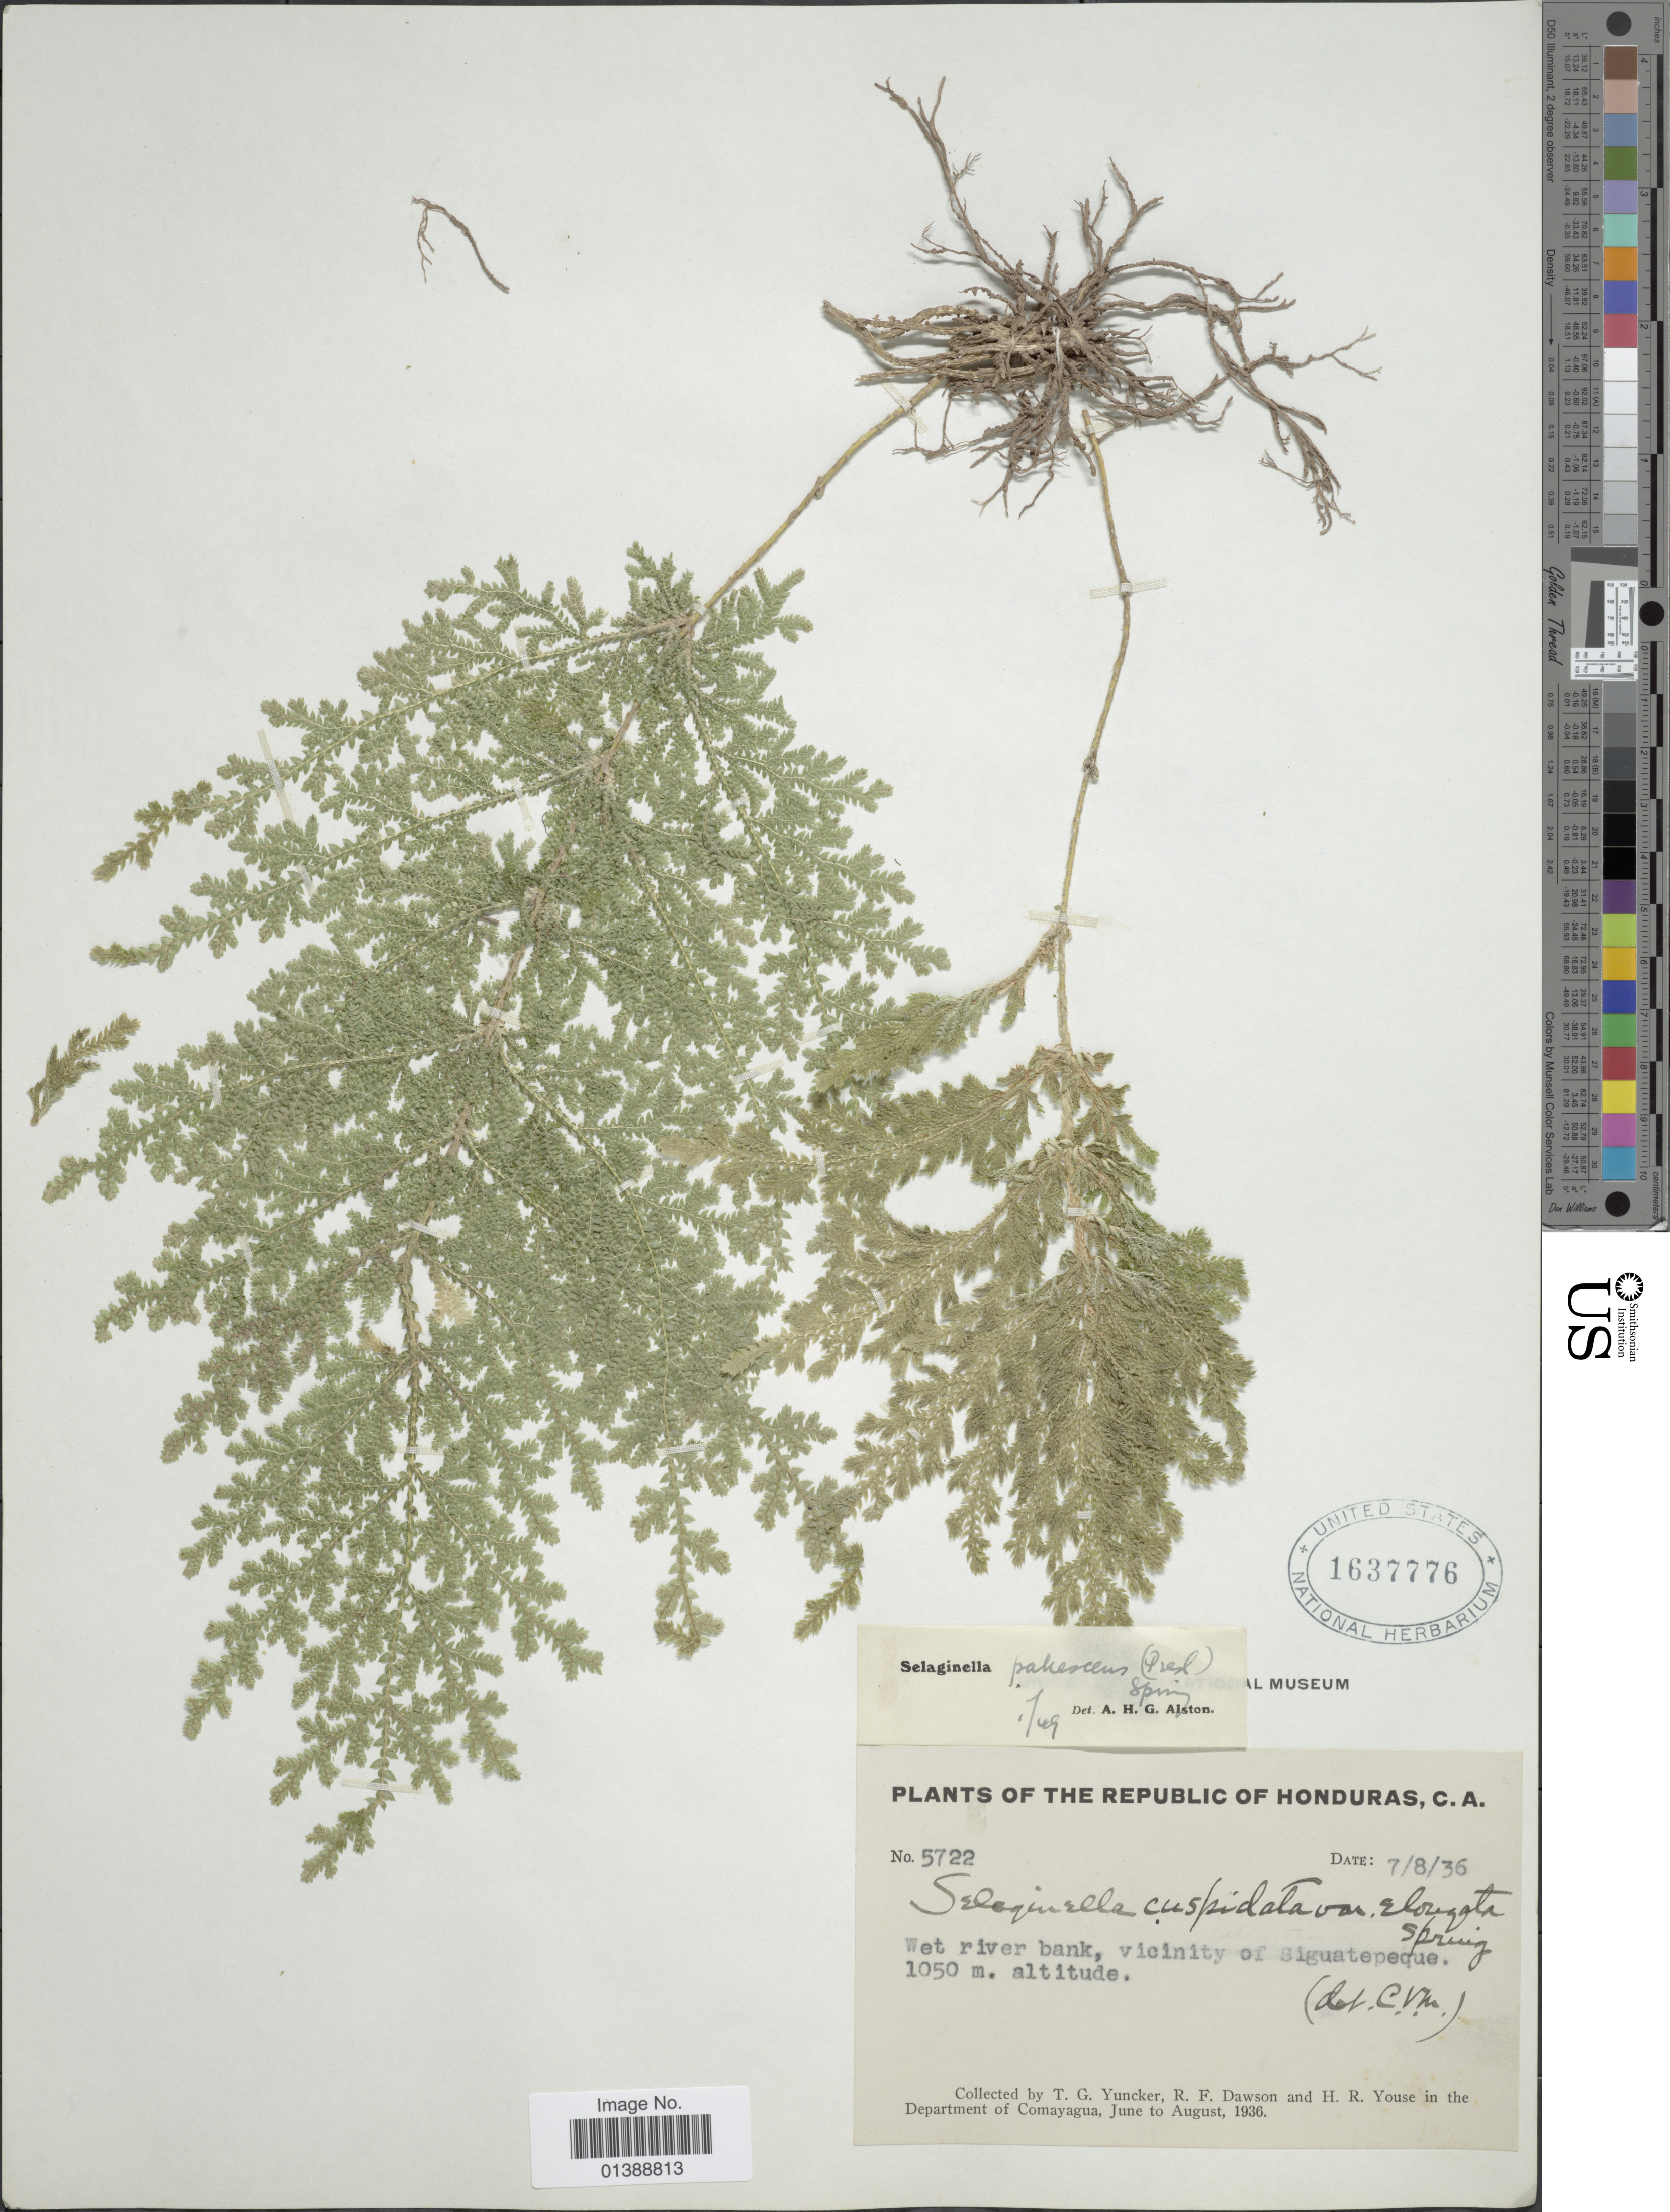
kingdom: Plantae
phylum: Tracheophyta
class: Lycopodiopsida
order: Selaginellales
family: Selaginellaceae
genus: Selaginella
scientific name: Selaginella pallescens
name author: (C. Presl) Spring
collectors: T. G. Yuncker, R. F. Dawson & H. Youse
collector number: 5722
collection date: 1936-08-07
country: Honduras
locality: The Republic of Honduras, Wet river bank, vicinity of Siguatepeque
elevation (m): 1050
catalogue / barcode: US 1637776